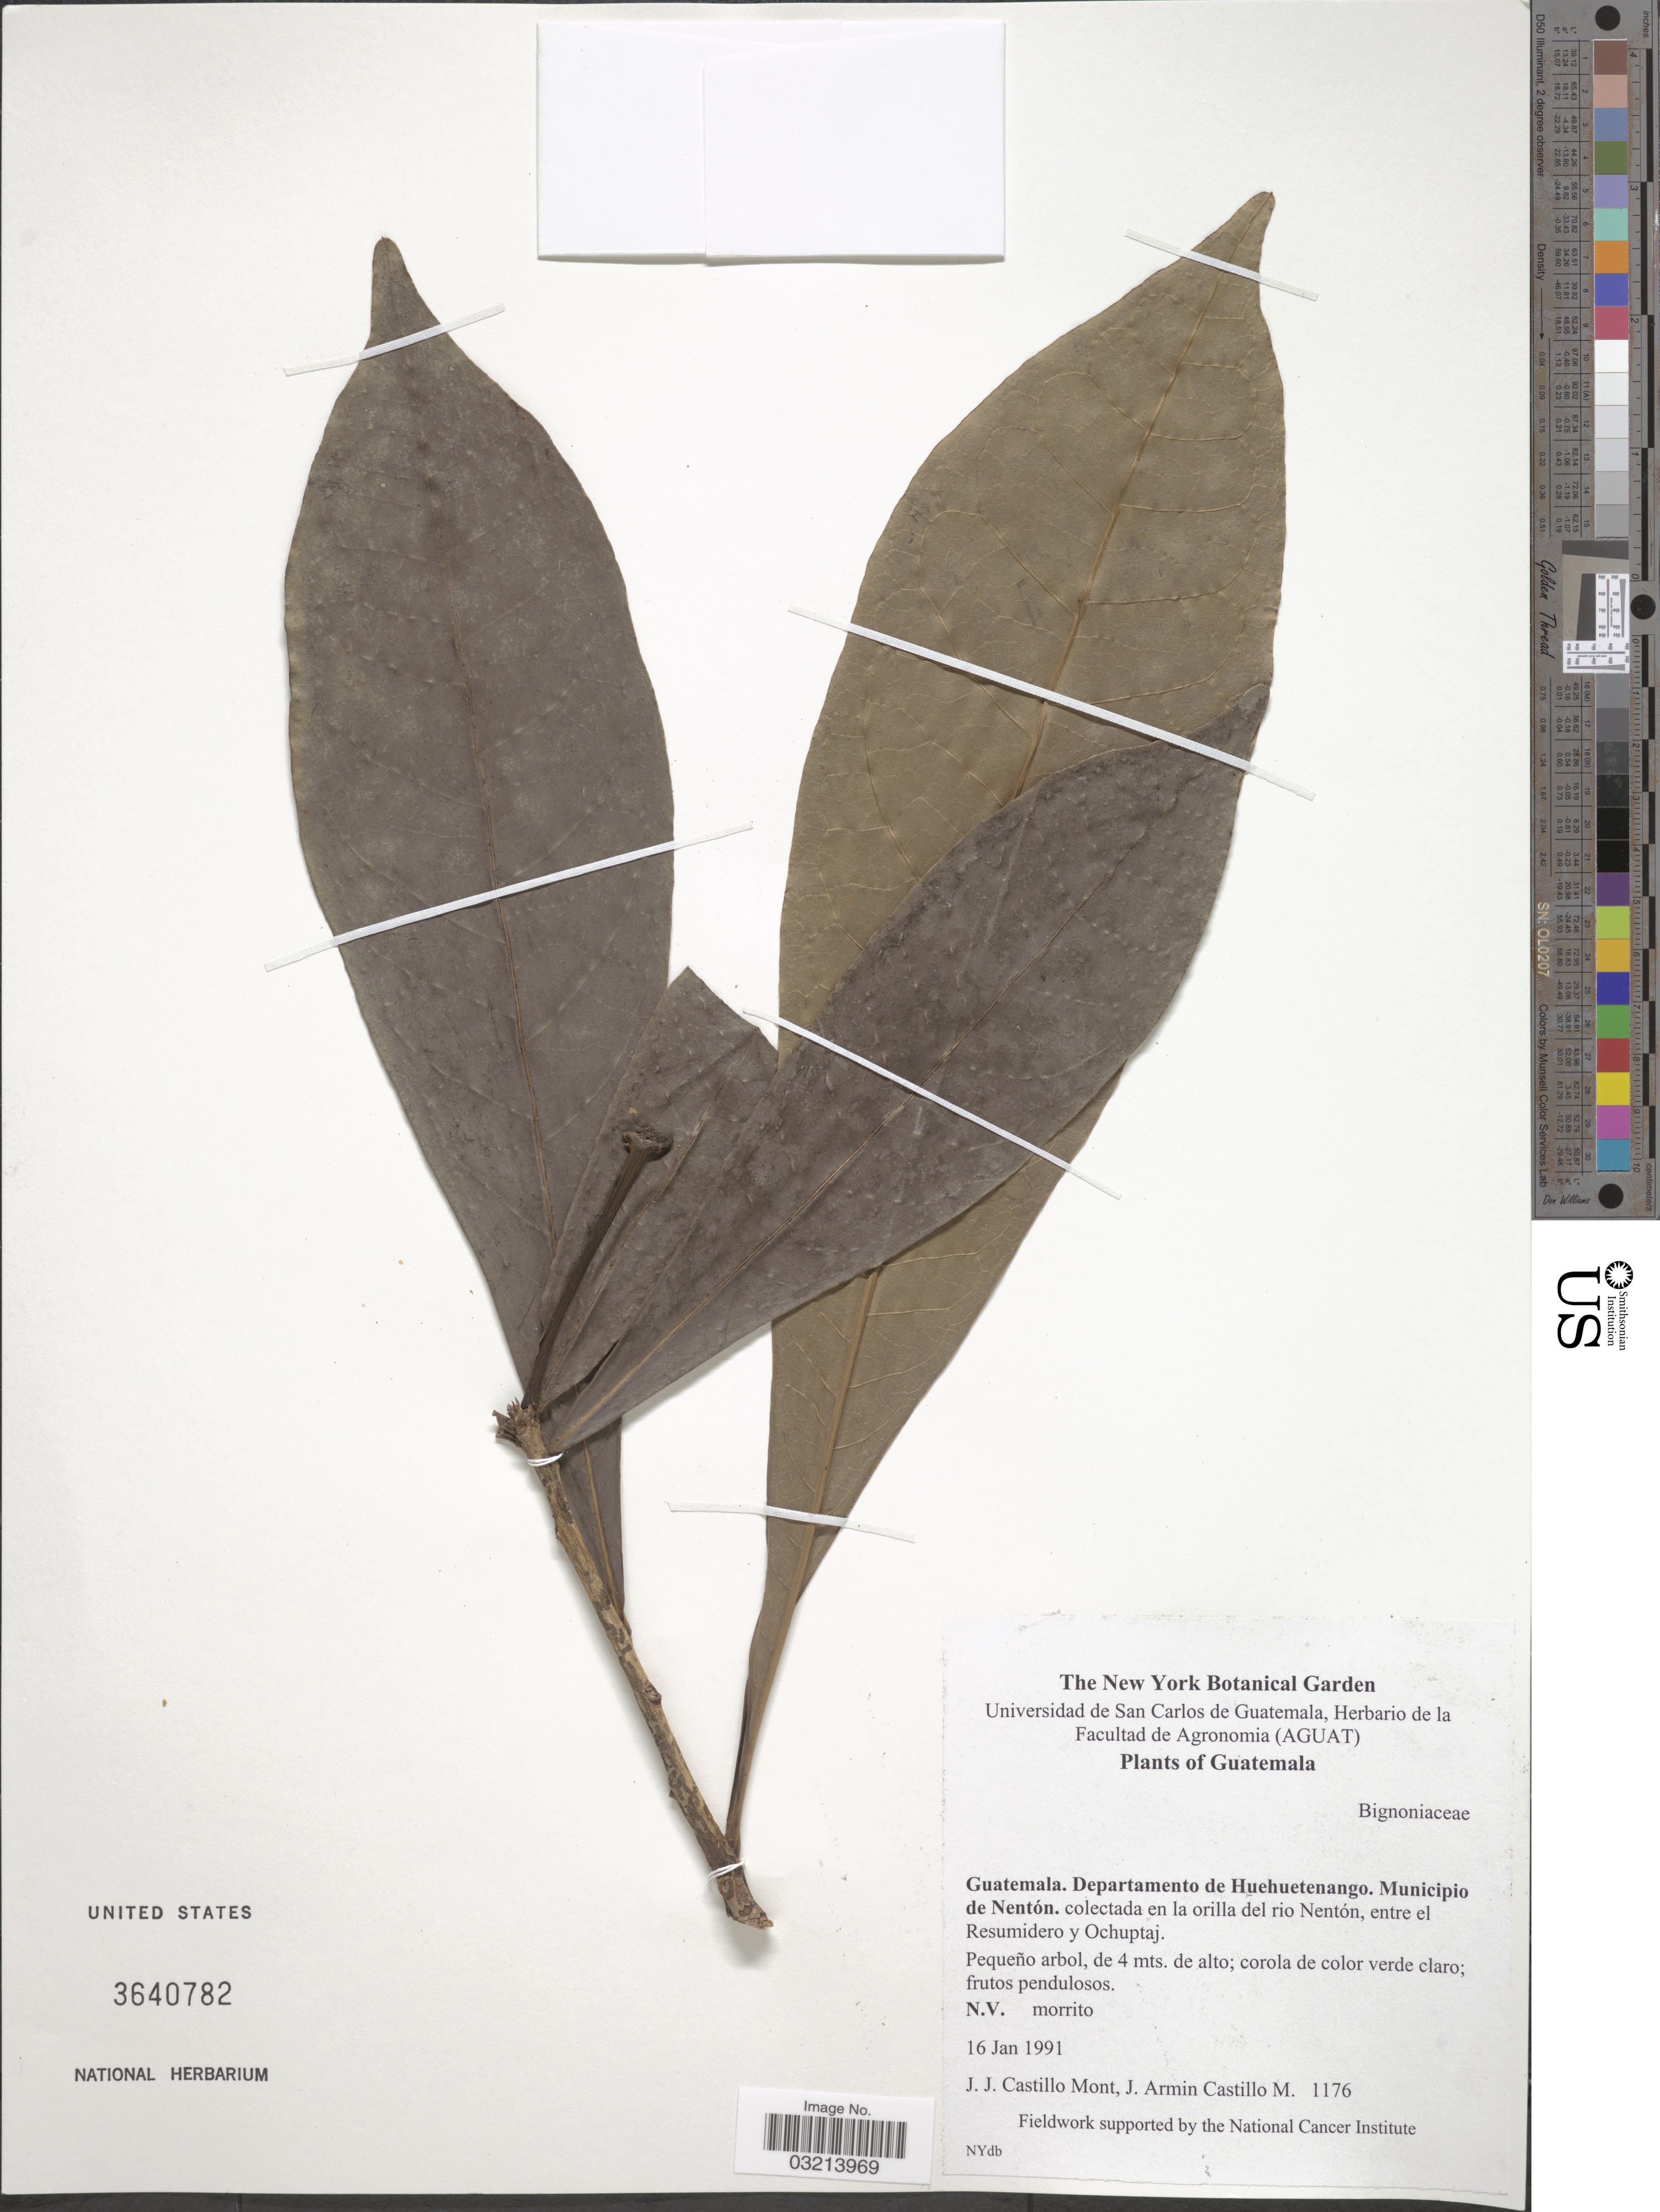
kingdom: Plantae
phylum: Tracheophyta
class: Magnoliopsida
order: Lamiales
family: Bignoniaceae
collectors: J. Castillo & J. A. Castillo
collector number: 1176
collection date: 1991-01-16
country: Guatemala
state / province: Huehuetenango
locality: Departamento de Huehuetenango. Municipio de Nentón. colectada en la orilla del rio Nentón, entre el Resumidero y Ochuptaj.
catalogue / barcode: US 3640782